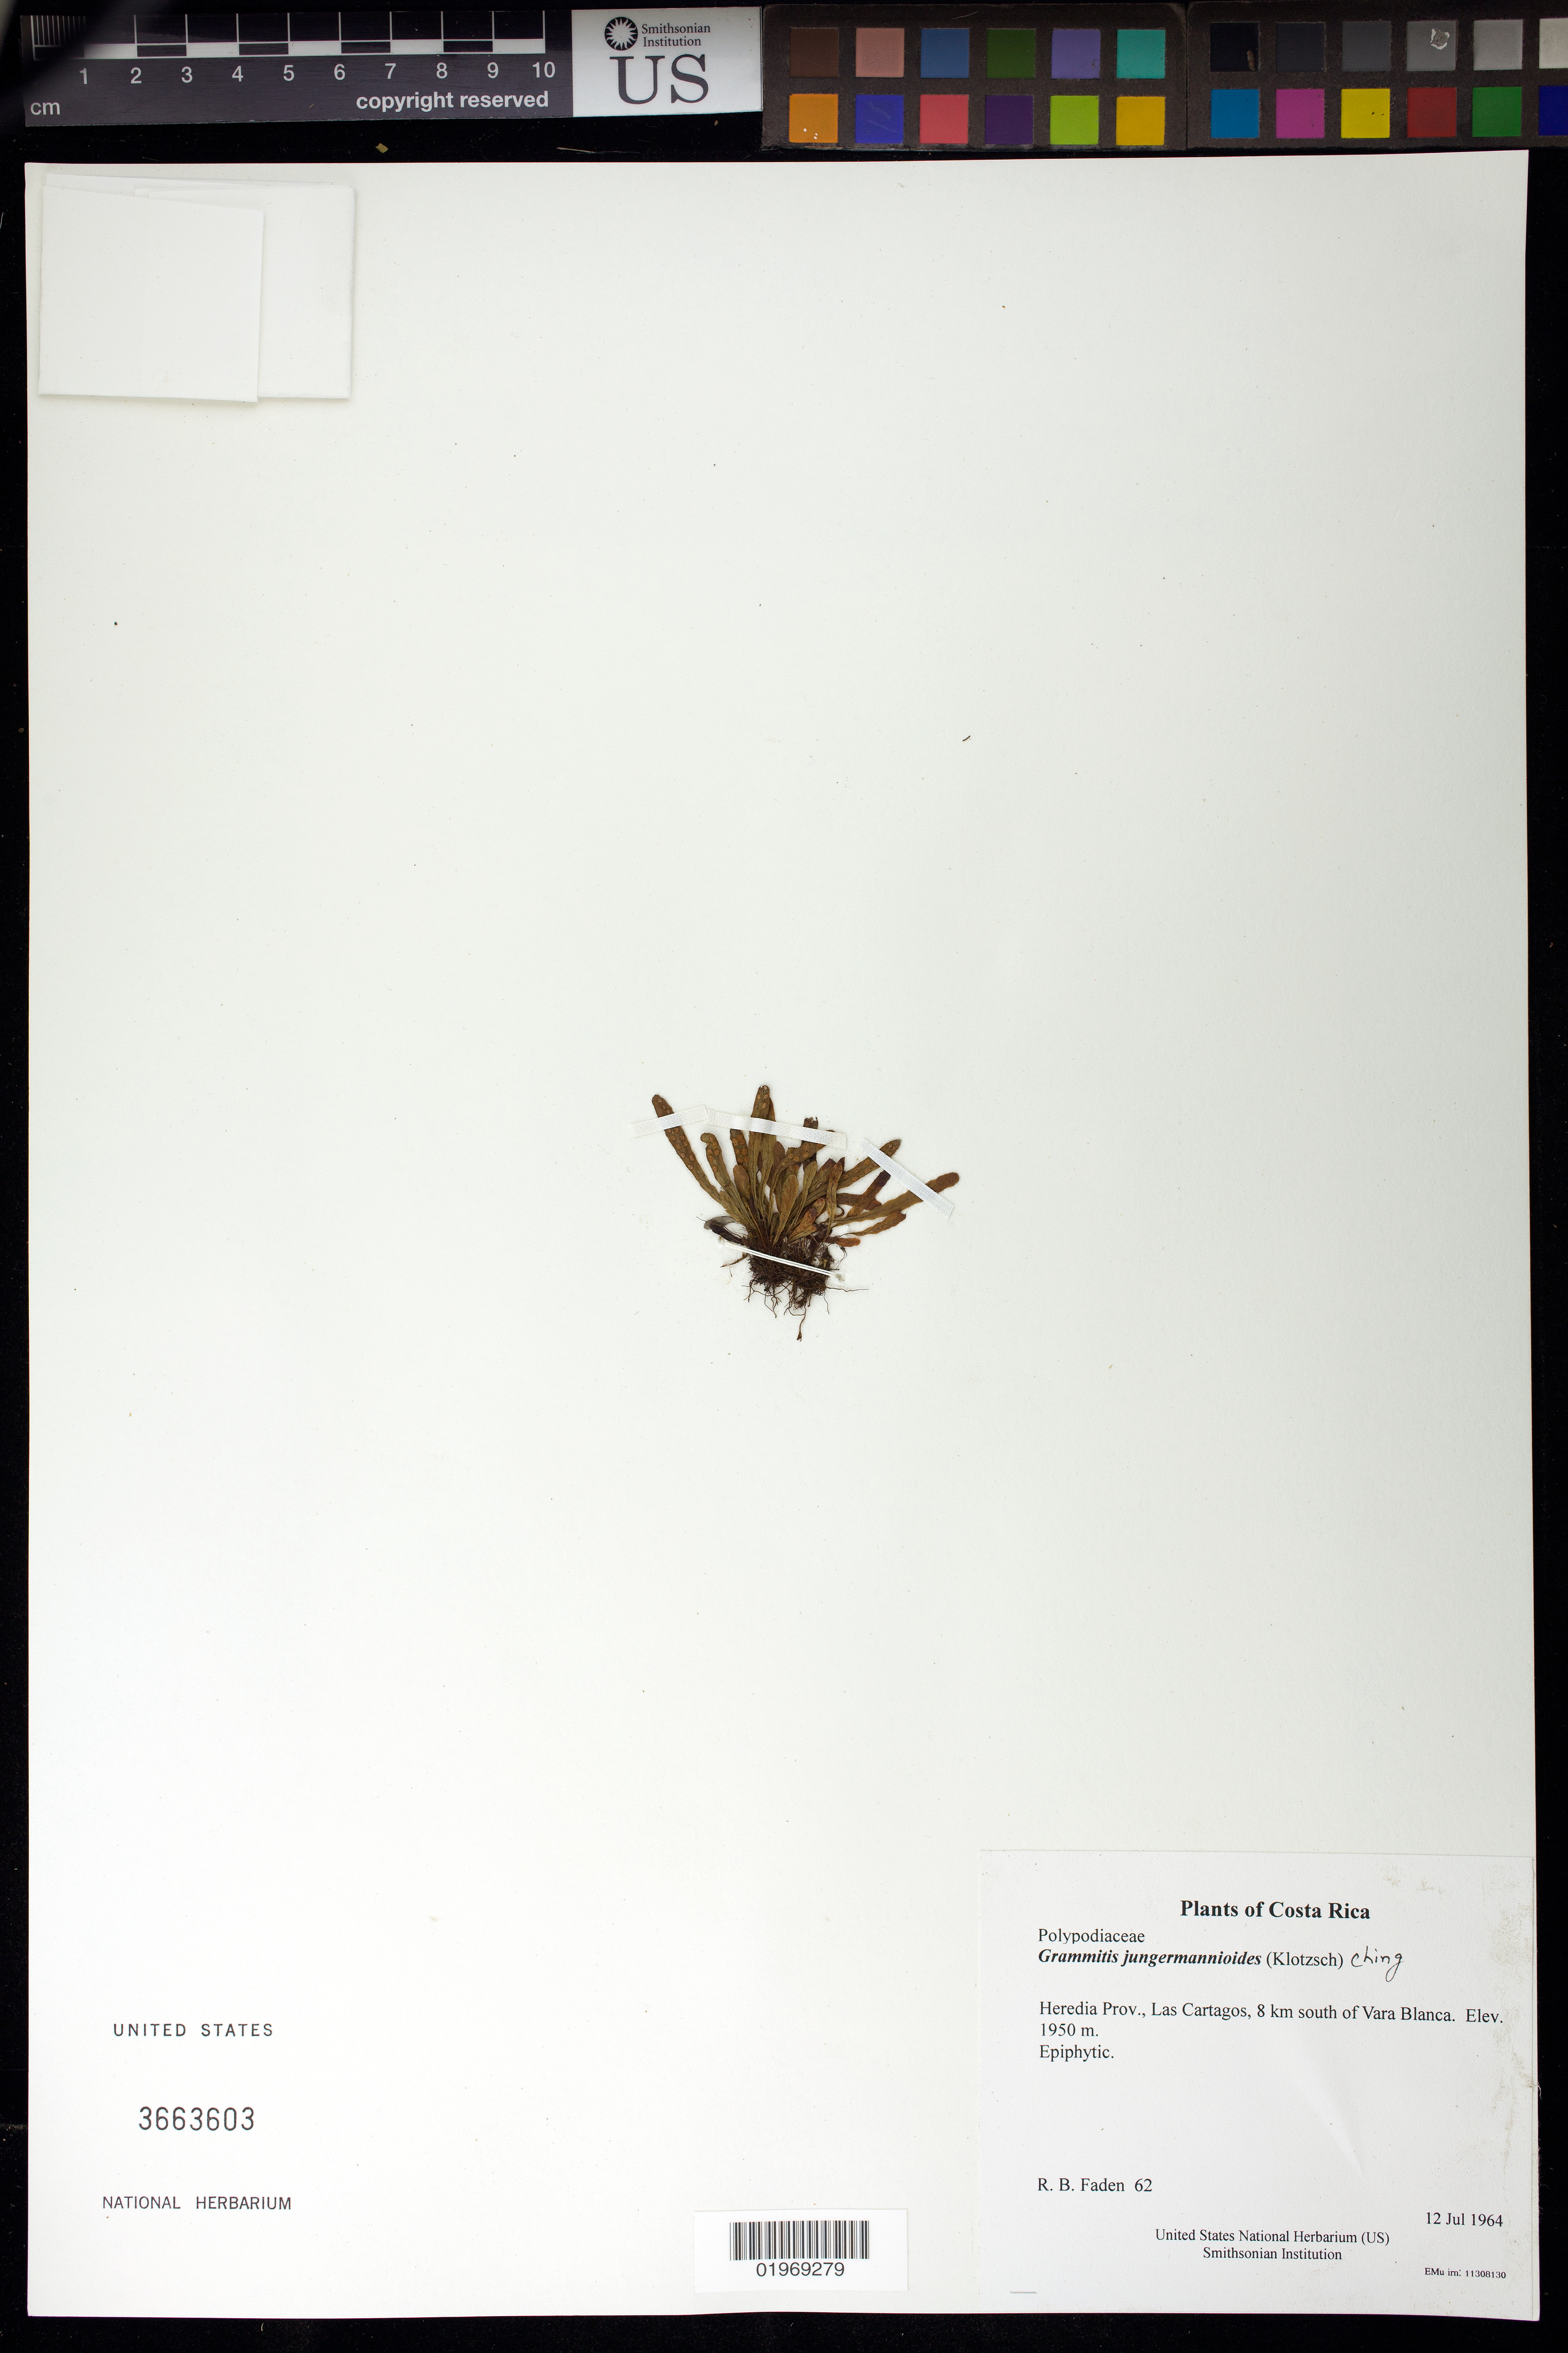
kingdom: Plantae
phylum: Tracheophyta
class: Polypodiopsida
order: Polypodiales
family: Polypodiaceae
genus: Grammitis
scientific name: Grammitis jungermannioides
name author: (Klotzsch) Ching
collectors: R. B. Faden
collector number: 62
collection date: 1964-07-12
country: Costa Rica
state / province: Heredia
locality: Las Cartagos, 8 km south of Vara Blanca.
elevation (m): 1950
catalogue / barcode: US 3663603